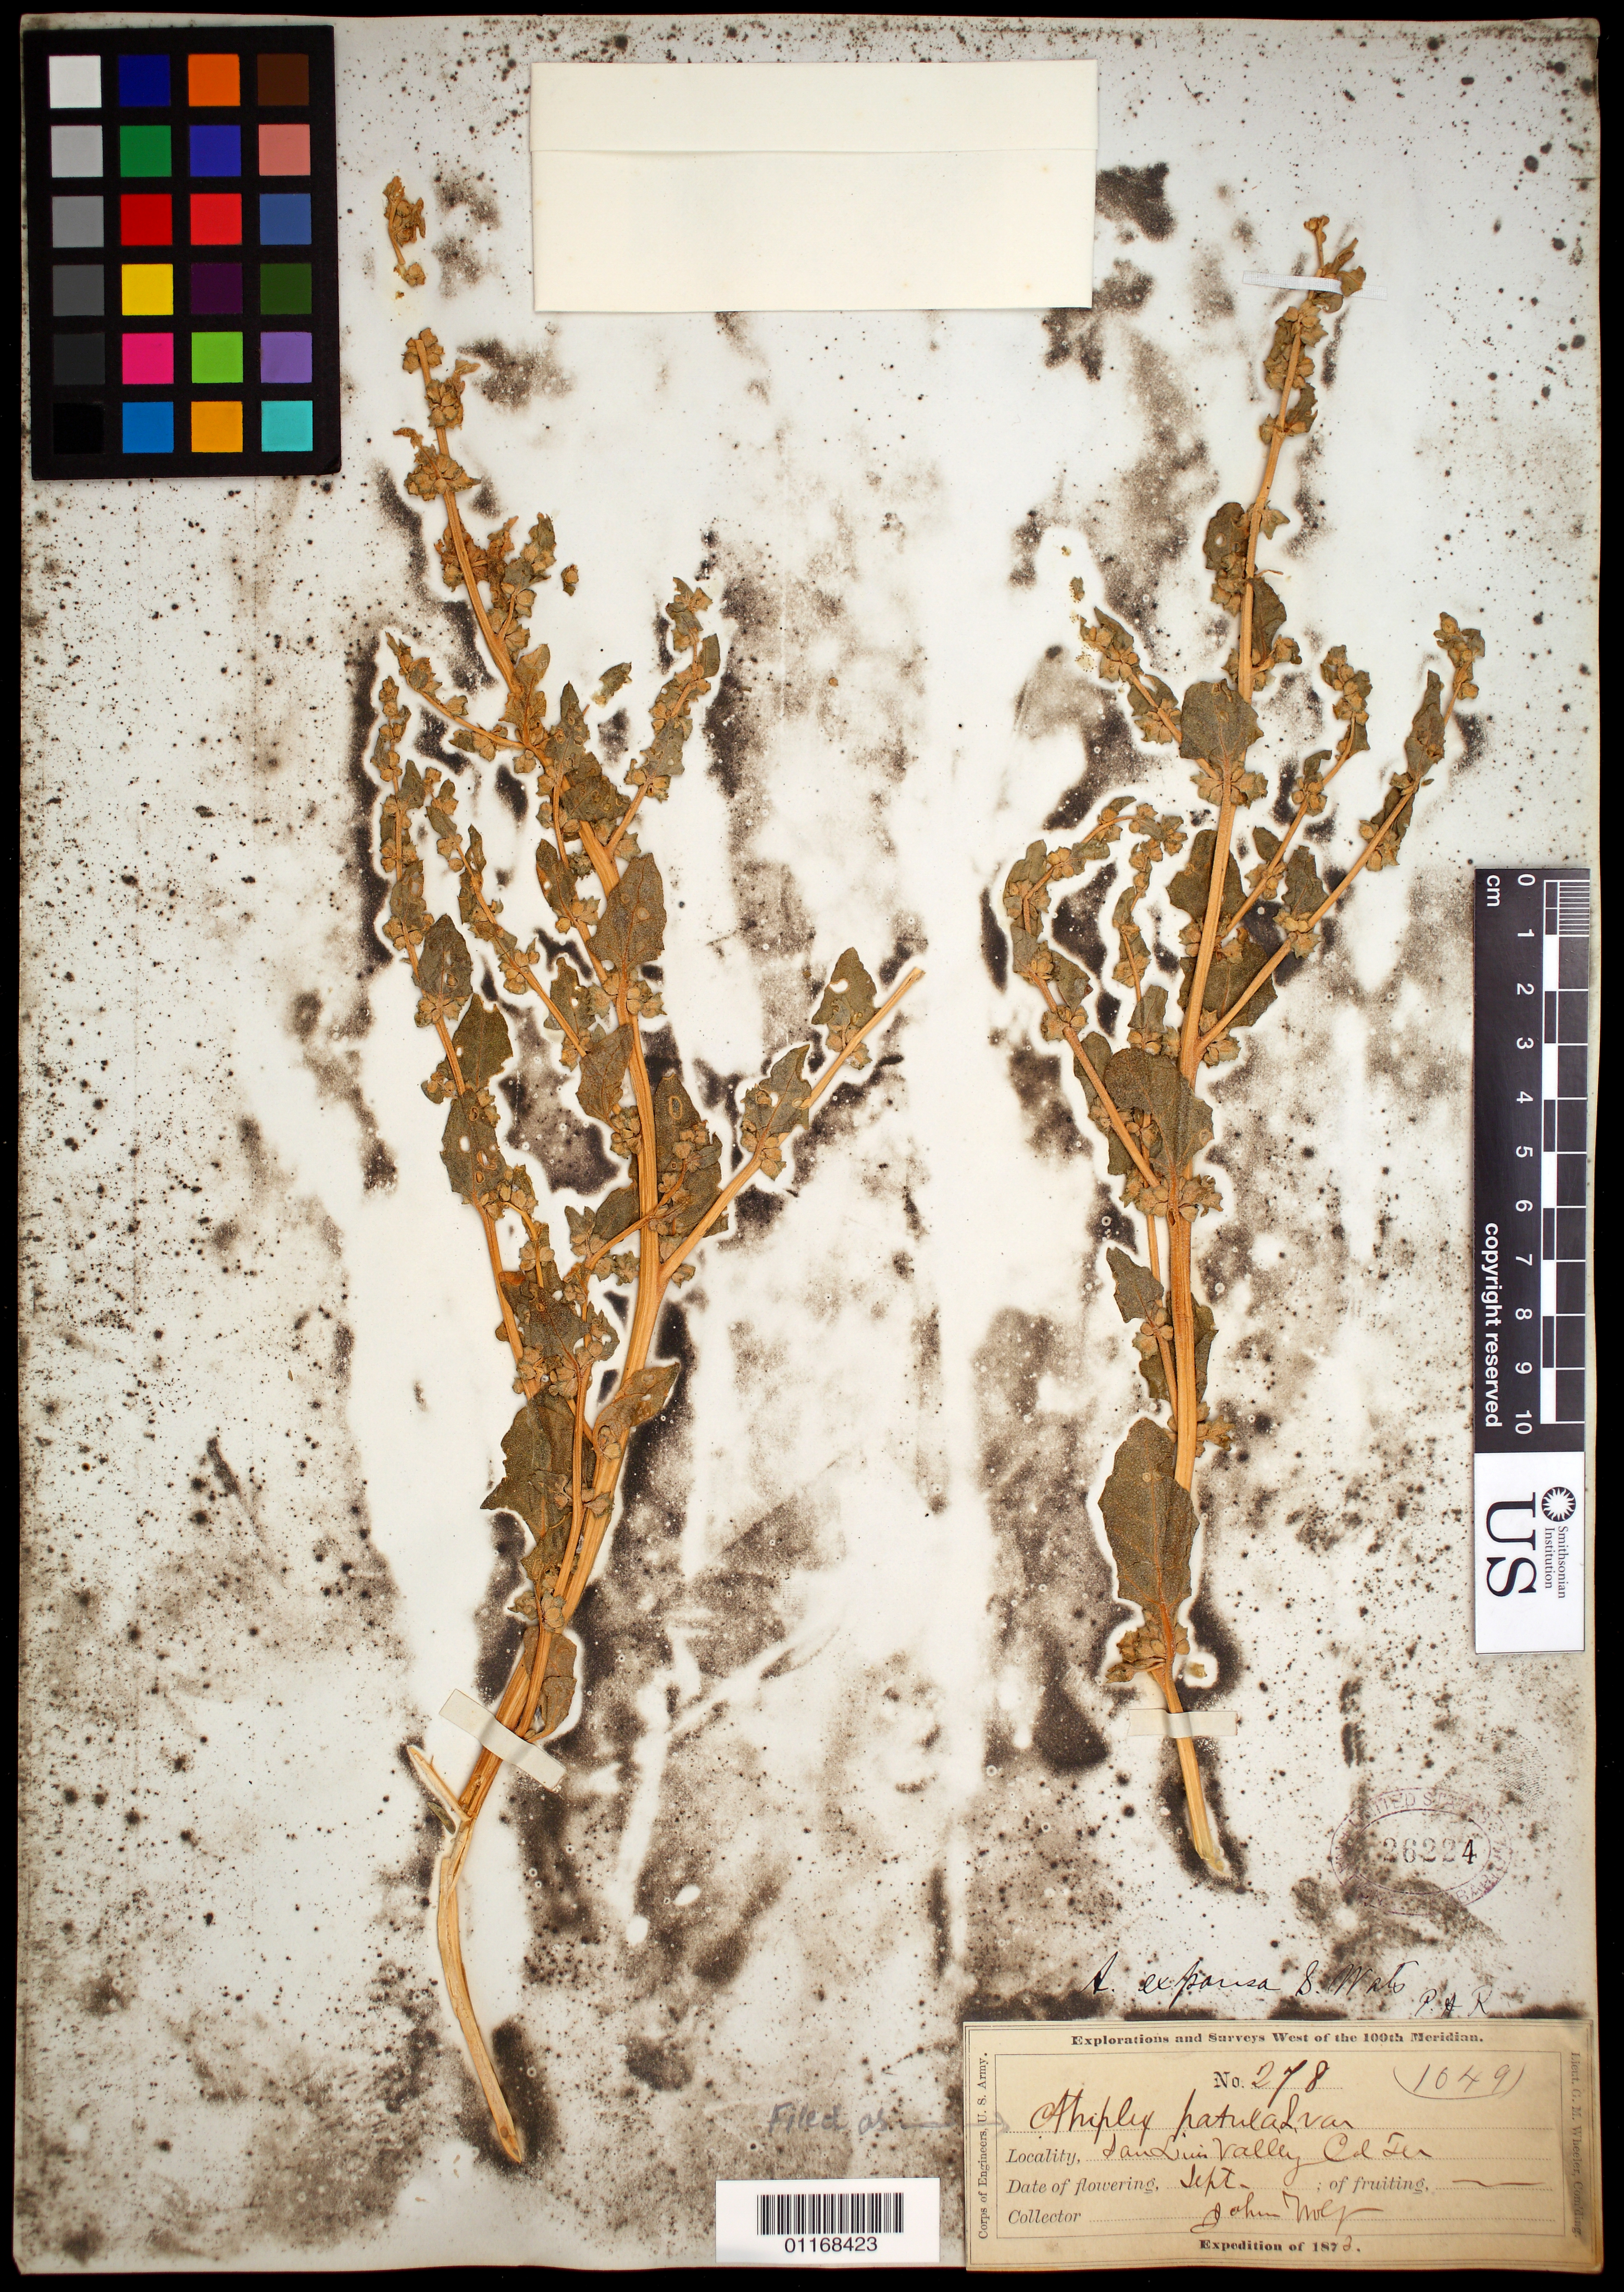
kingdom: Plantae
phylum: Tracheophyta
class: Magnoliopsida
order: Caryophyllales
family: Amaranthaceae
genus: Atriplex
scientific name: Atriplex patula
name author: L.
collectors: J. Wolf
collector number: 278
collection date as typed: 1873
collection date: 1873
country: United States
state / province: Colorado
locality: San Luis Valley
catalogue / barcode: US 26224